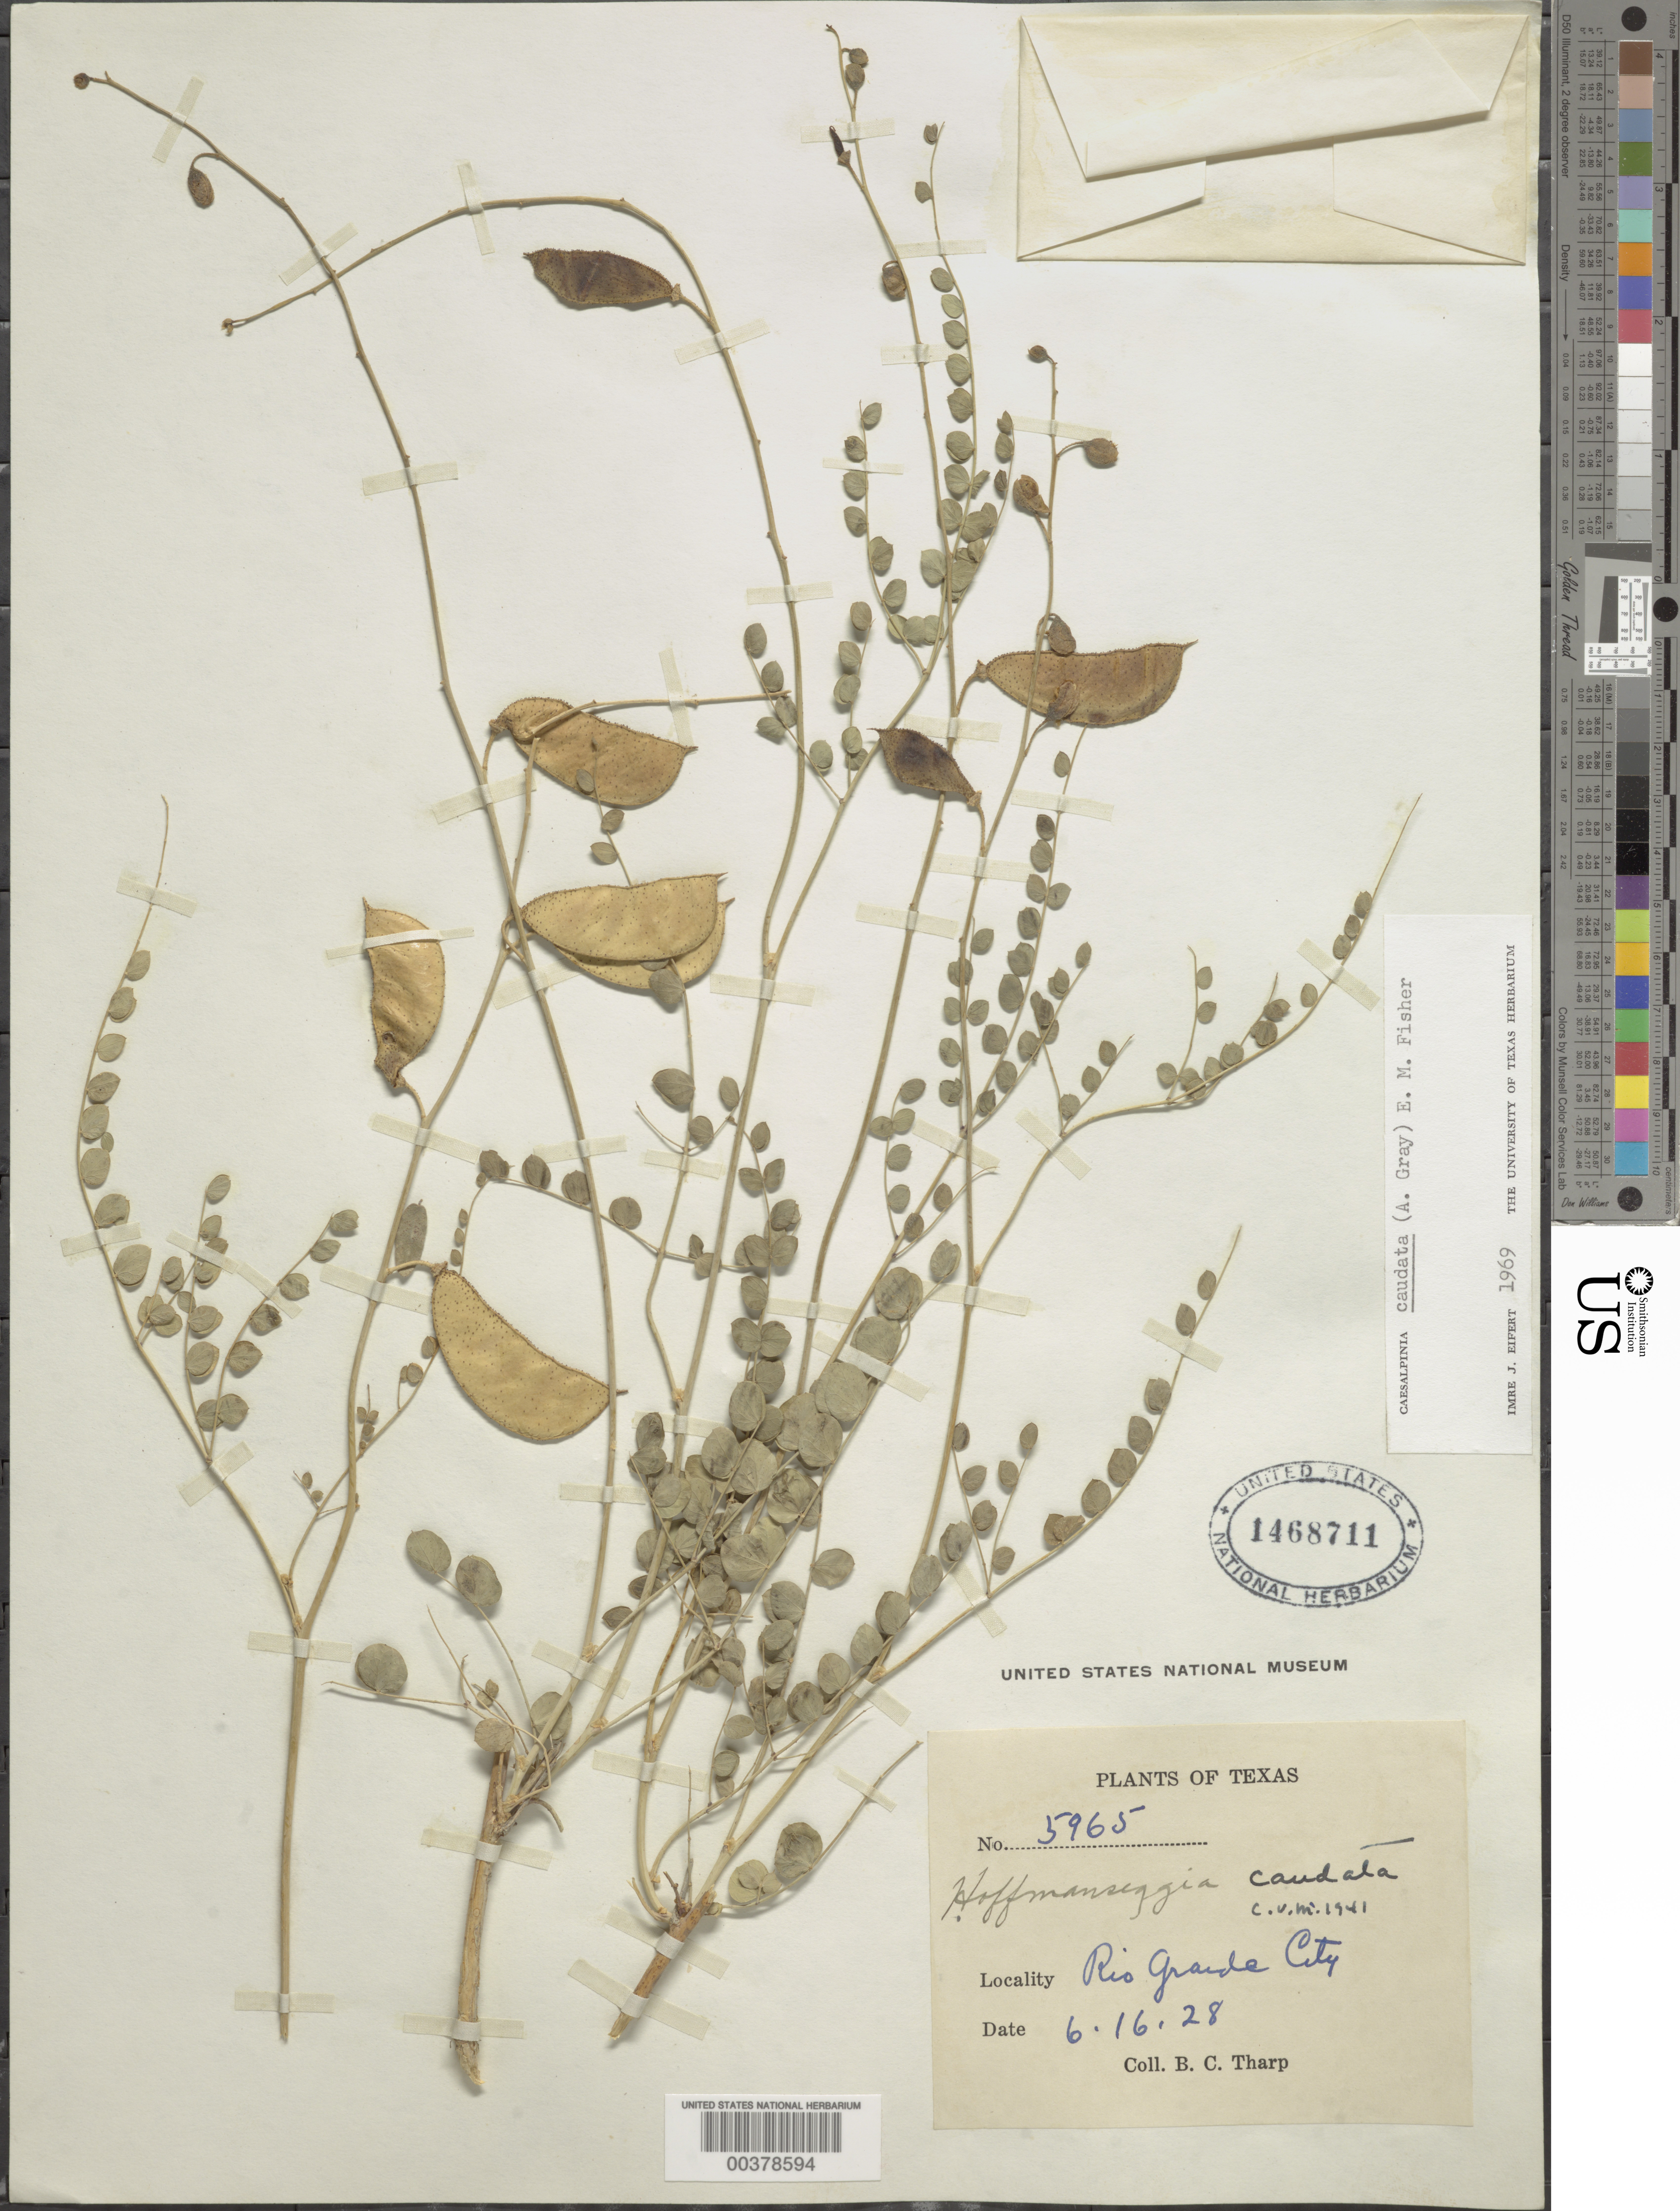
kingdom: Plantae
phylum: Tracheophyta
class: Magnoliopsida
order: Fabales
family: Fabaceae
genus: Erythrostemon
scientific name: Erythrostemon caudatus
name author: (A. Gray) Gagnon & G.P. Lewis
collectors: B. C. Tharp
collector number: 5965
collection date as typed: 16 Jun 1928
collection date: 1928-06-16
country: United States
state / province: Texas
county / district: Starr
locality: Rio grande city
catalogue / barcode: US 1468711